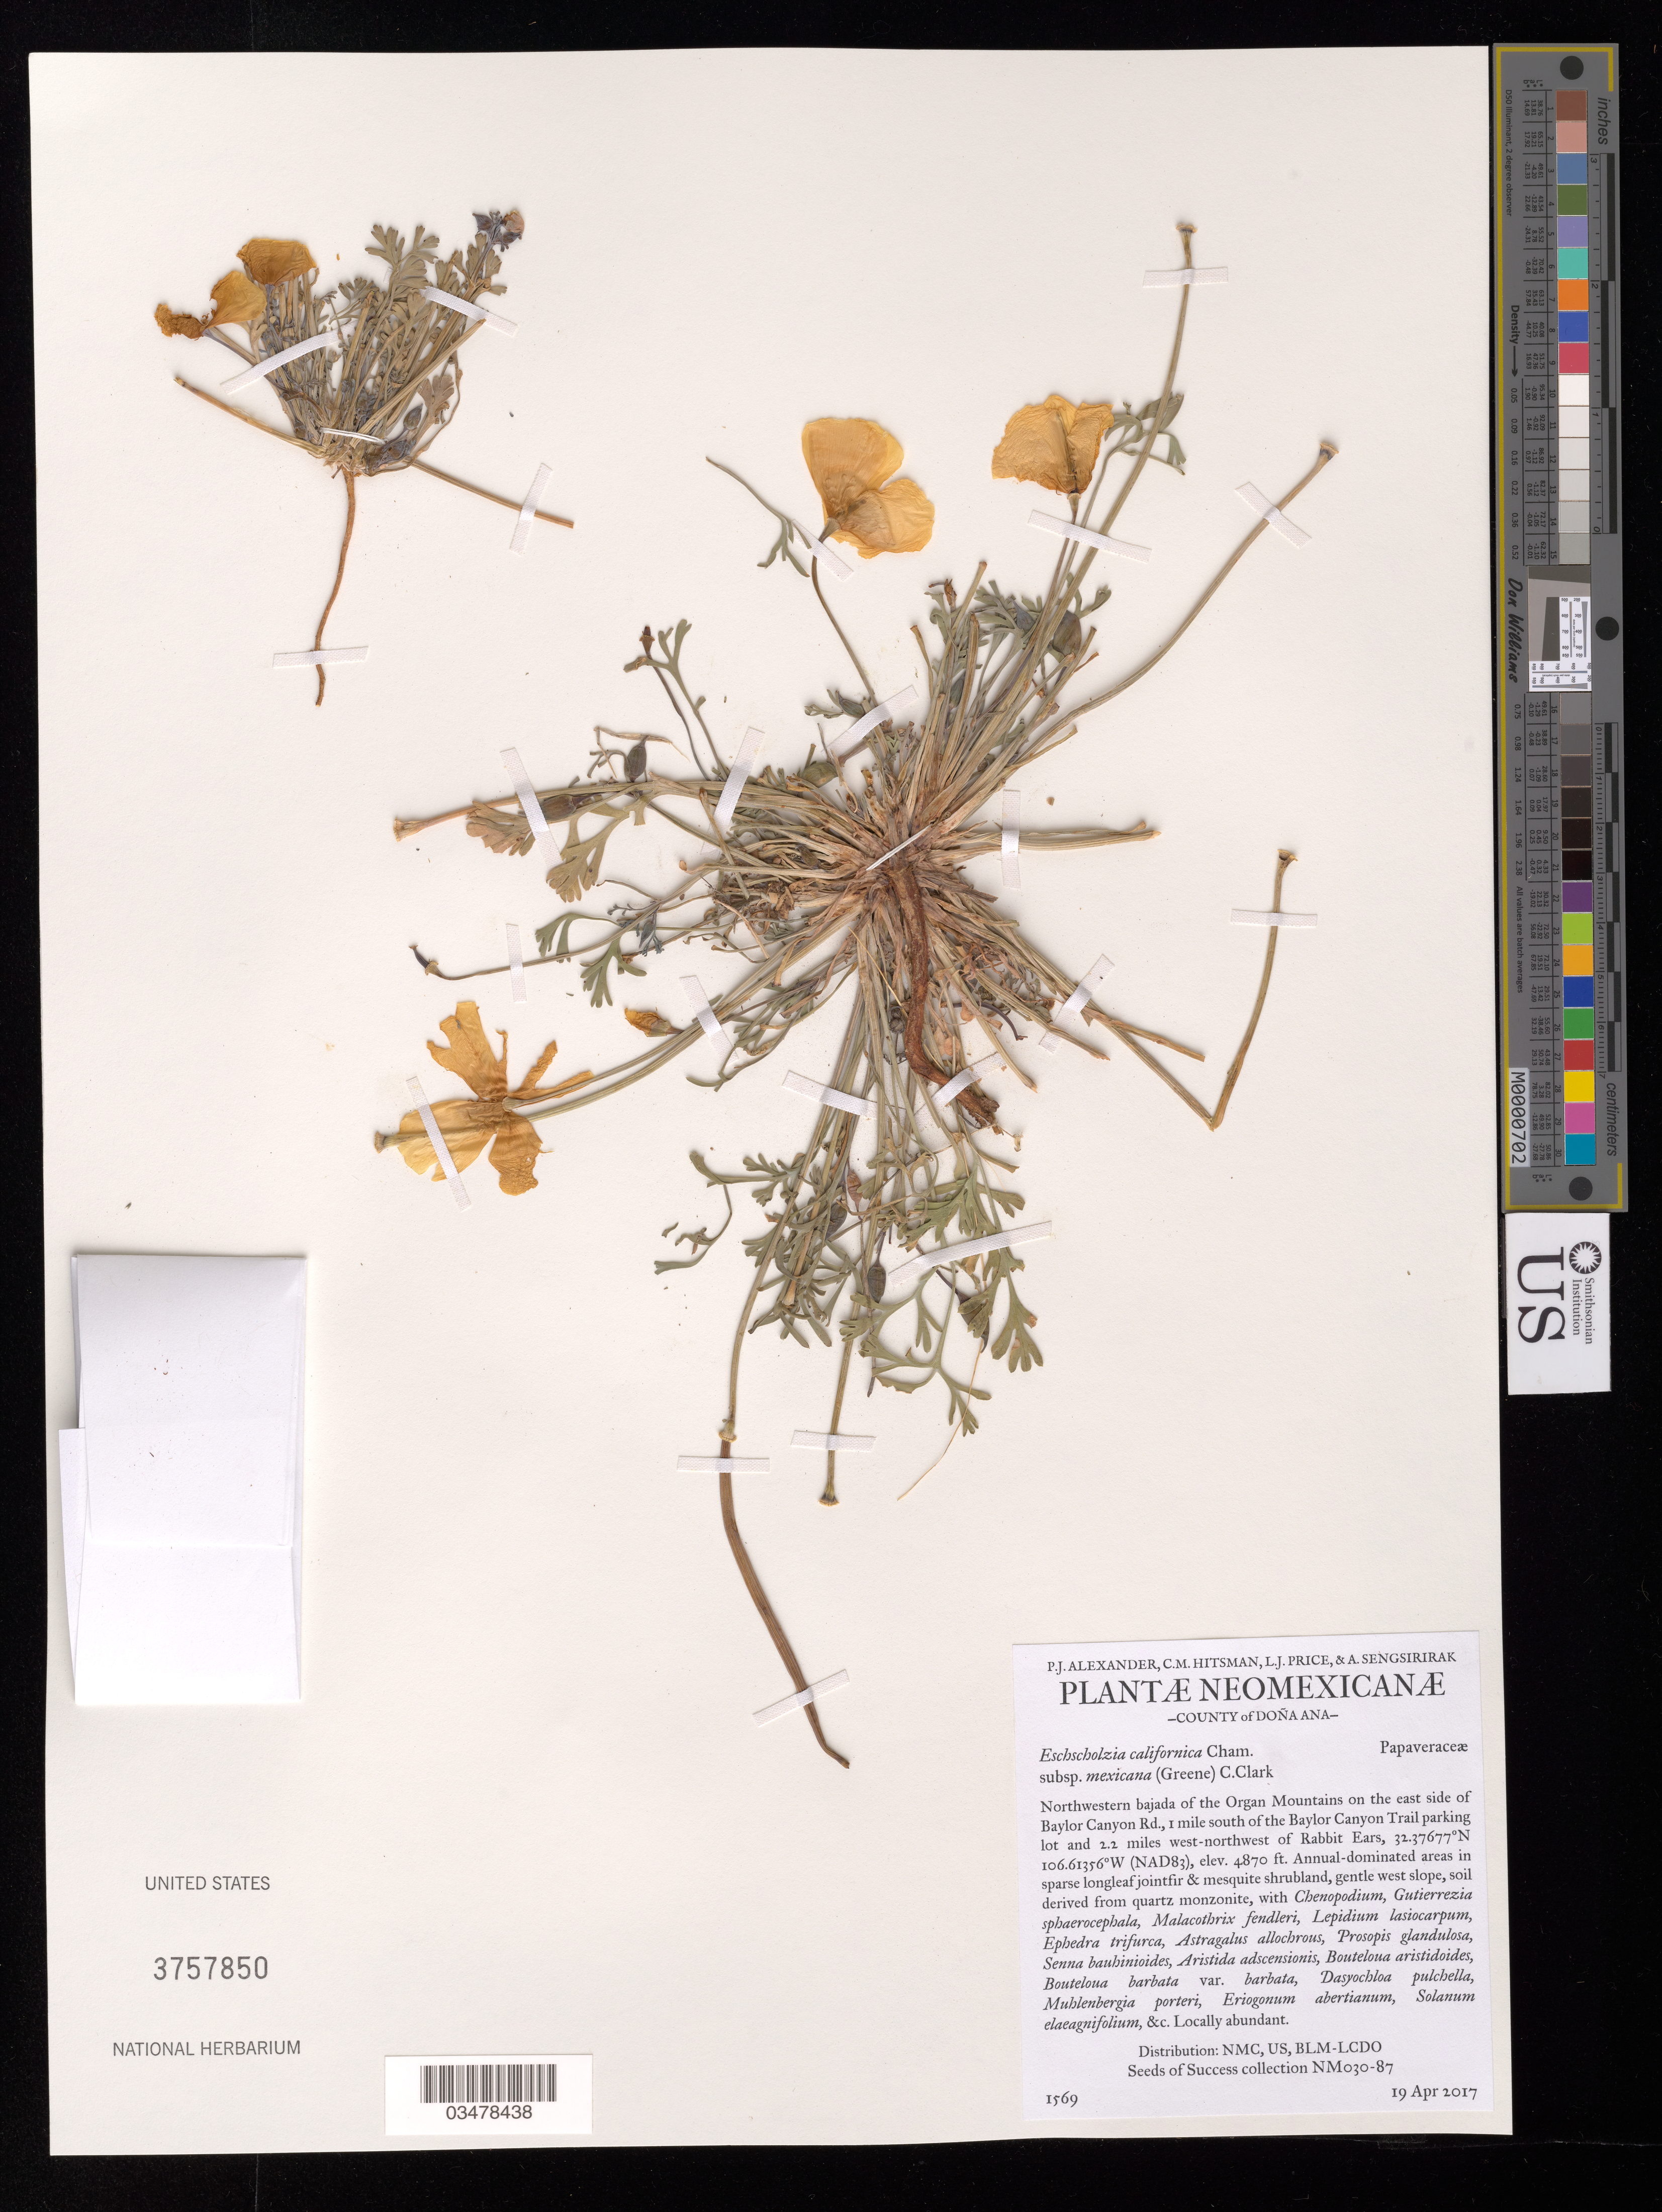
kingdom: Plantae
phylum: Tracheophyta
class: Magnoliopsida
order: Ranunculales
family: Papaveraceae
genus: Eschscholzia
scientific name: Eschscholzia californica subsp. mexicana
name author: (Greene) C. Clark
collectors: P. Alexander, C. Hitsman, L. Price & A. Sengsirirak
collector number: NM030-087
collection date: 2017-04-19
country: United States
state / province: New Mexico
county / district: Dona Ana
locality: Allotment 15013, Baylor Canyon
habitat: Ecological site: Gravelly Loam (R042XB035NM). Jointfur and Mesquite shrubland. With Ephedra trifurca, Astragalus allochrous, Prosopis glandulosa, etc.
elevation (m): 1484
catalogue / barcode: US 3757850